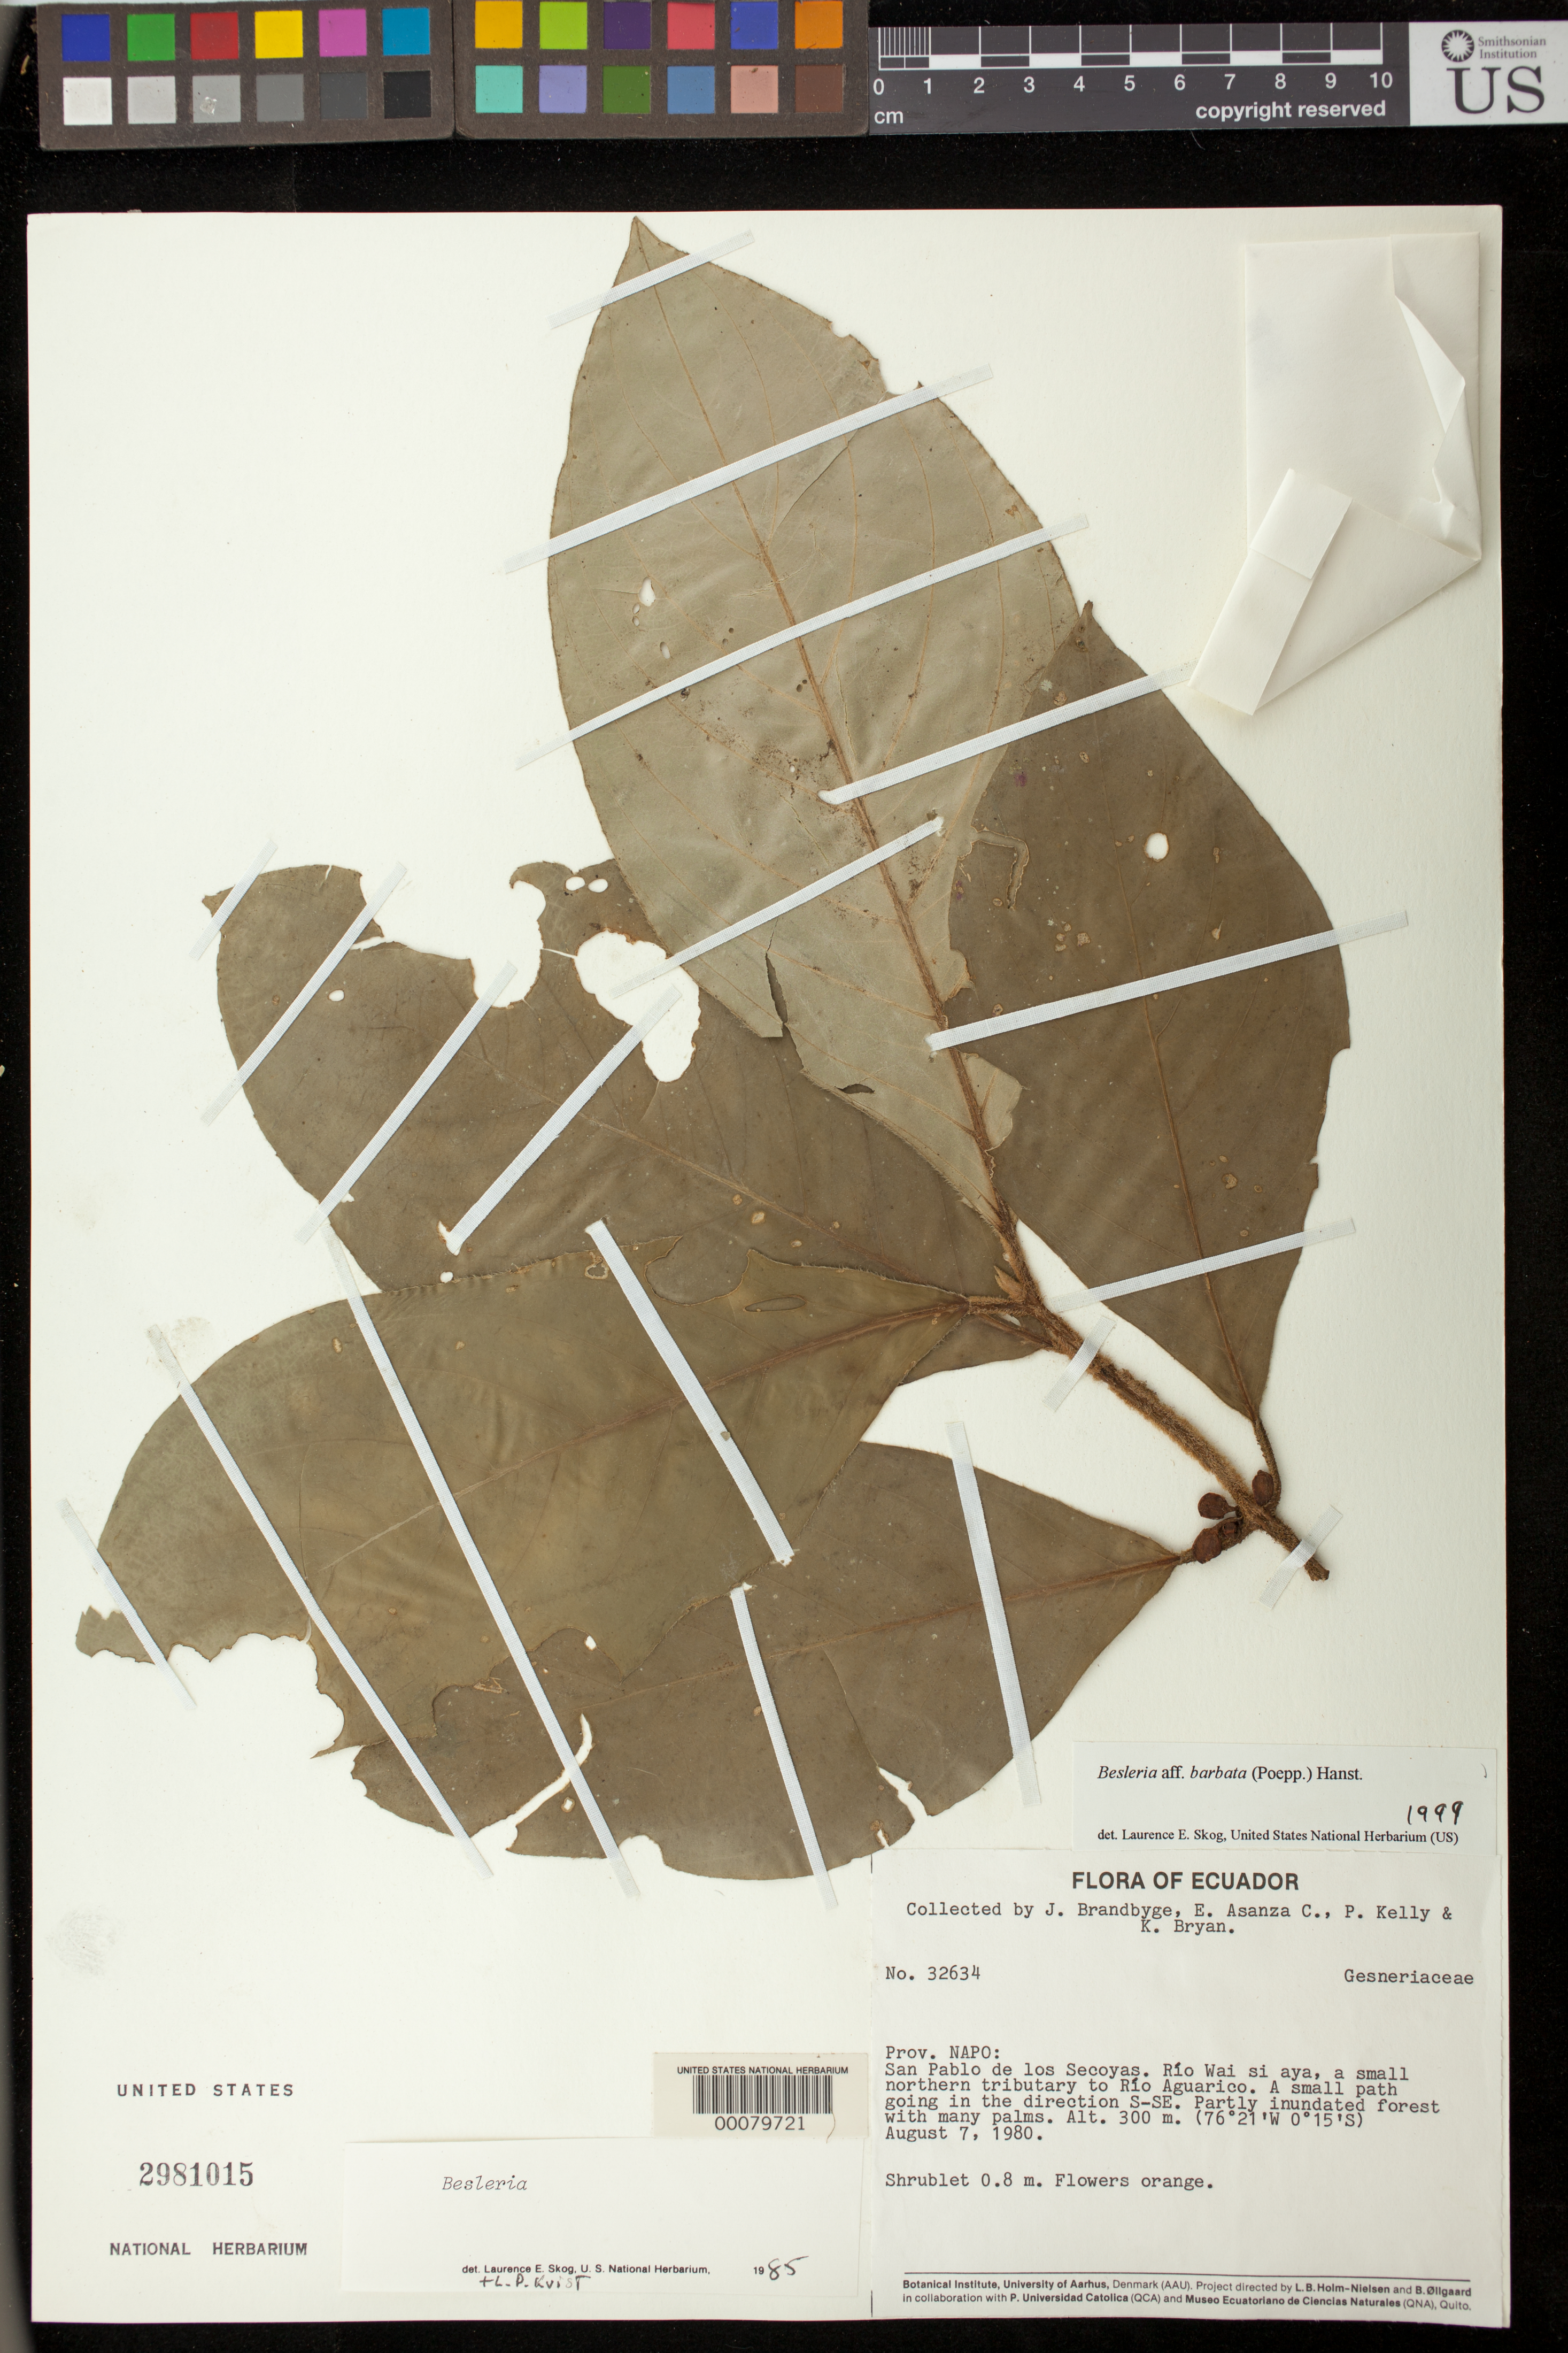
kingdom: Plantae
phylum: Tracheophyta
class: Magnoliopsida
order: Lamiales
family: Gesneriaceae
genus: Besleria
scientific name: Besleria barbata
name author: (Poepp.) Hanst.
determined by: Skog, Laurence E.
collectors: J. Brandbyge, E. Asanza C., P. Kelly & K. Bryan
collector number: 32634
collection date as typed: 07 Aug 1980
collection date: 1980-08-07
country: Ecuador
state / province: Sucumbíos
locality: Napo.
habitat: Partly inundated forest with many palms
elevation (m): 300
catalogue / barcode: US 2981015